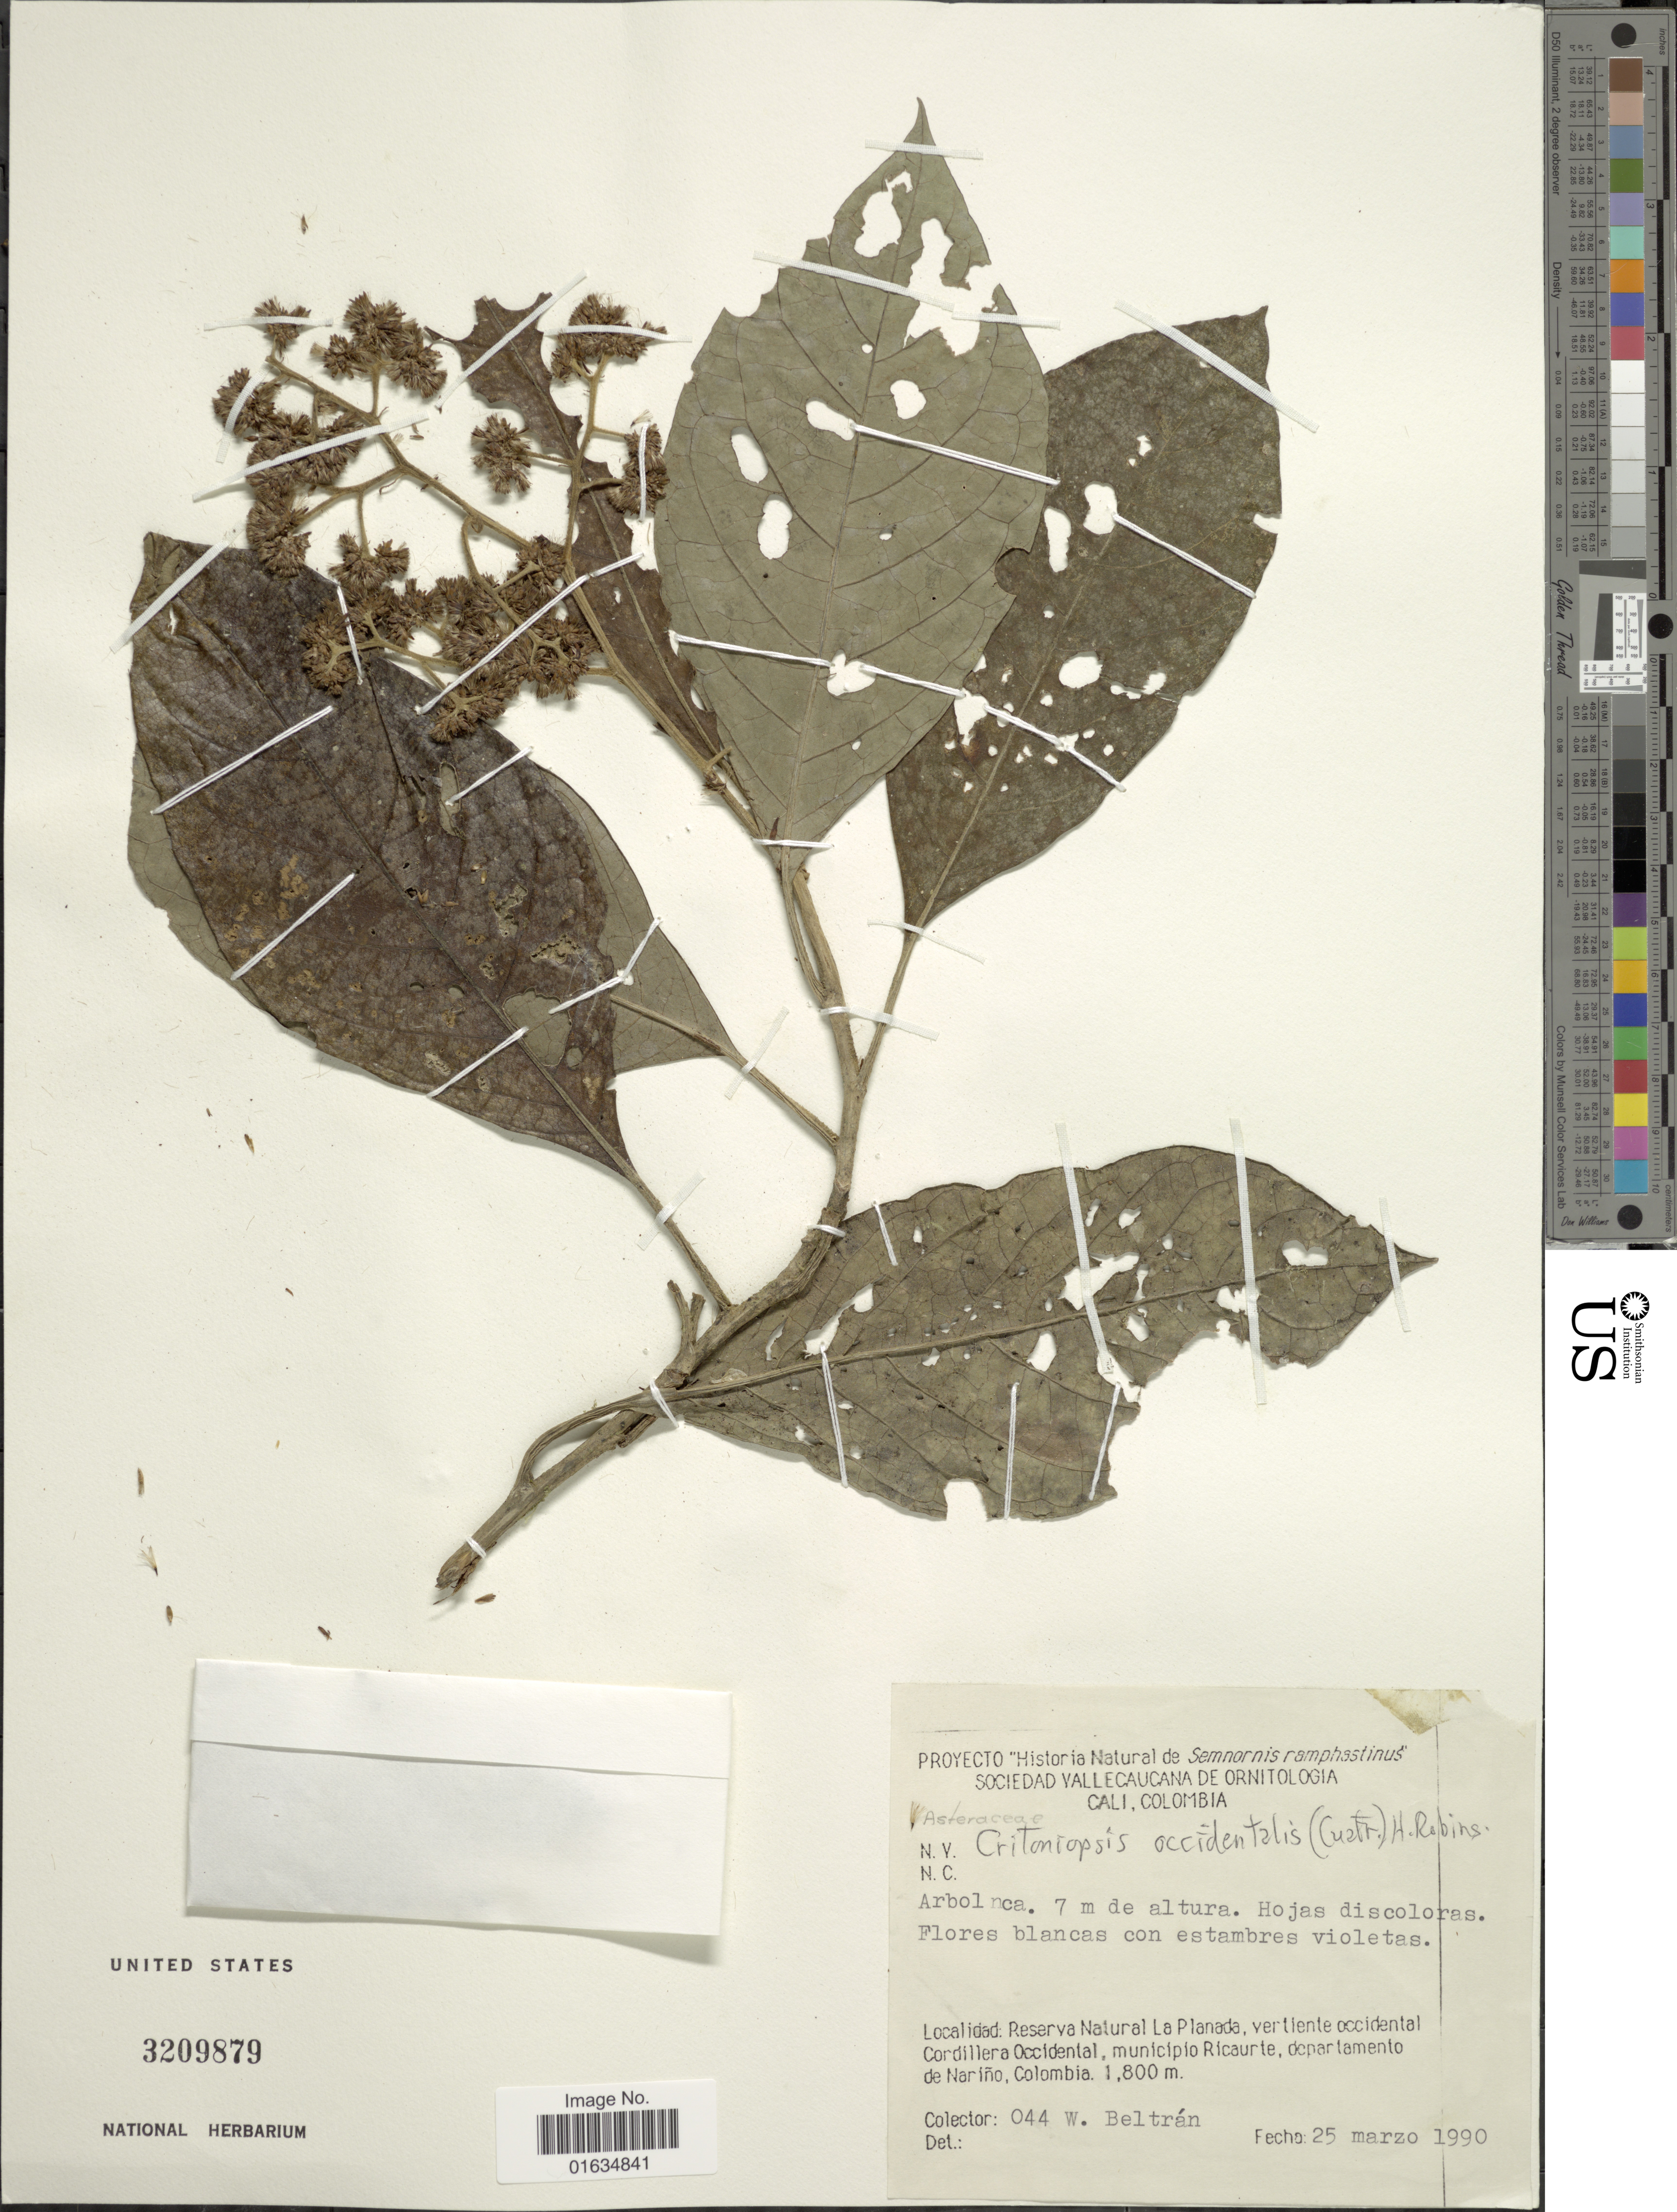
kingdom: Plantae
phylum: Tracheophyta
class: Magnoliopsida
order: Asterales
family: Asteraceae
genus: Critoniopsis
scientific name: Critoniopsis occidentalis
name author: (Cuatrec.) H. Rob.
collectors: W. Beltran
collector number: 044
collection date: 1990-03-25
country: Colombia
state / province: Nariño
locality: Reserva Natural La Planada, vertiente occidental Cordillera Occidental, municipio Ricaurte, departamento de Narino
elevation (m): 1800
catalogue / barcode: US 3209879